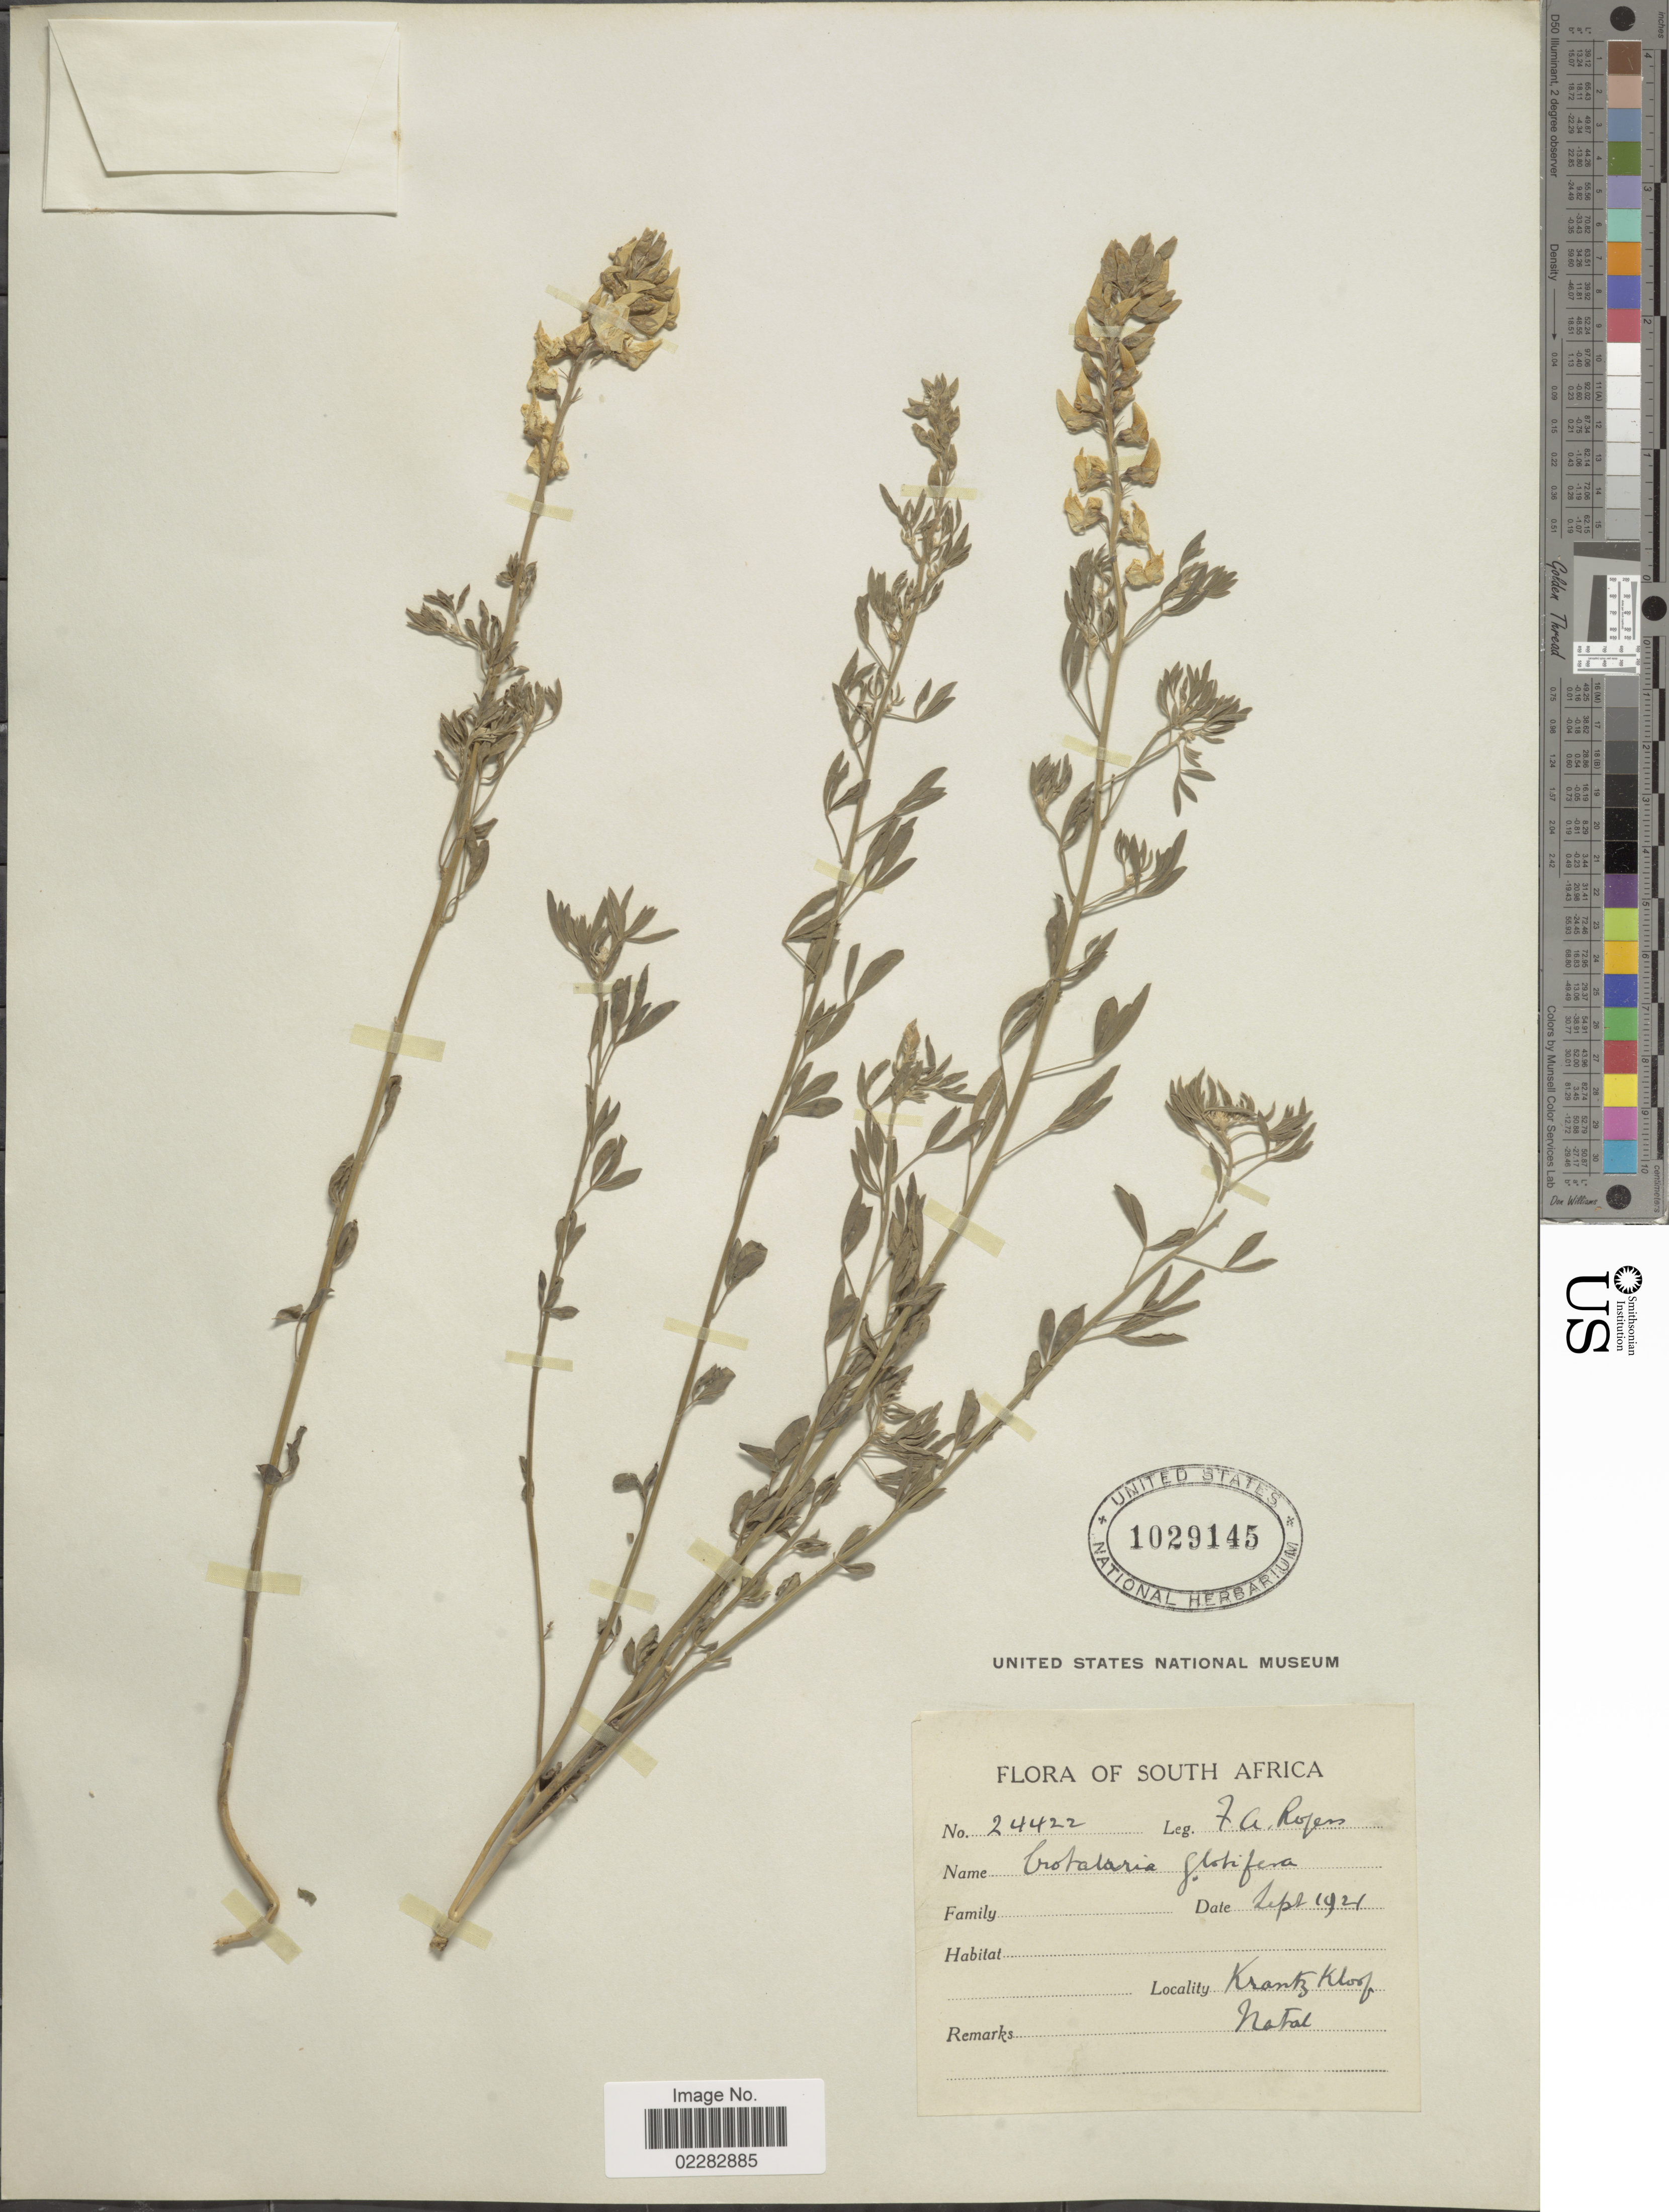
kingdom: Plantae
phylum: Tracheophyta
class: Magnoliopsida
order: Fabales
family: Fabaceae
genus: Crotalaria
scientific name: Crotalaria globifera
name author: E. Mey.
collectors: F. A. Rogers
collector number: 24422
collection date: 1921-09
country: South Africa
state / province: KwaZulu-Natal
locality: Krantz Kloof, Natal.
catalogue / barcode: US 1029145